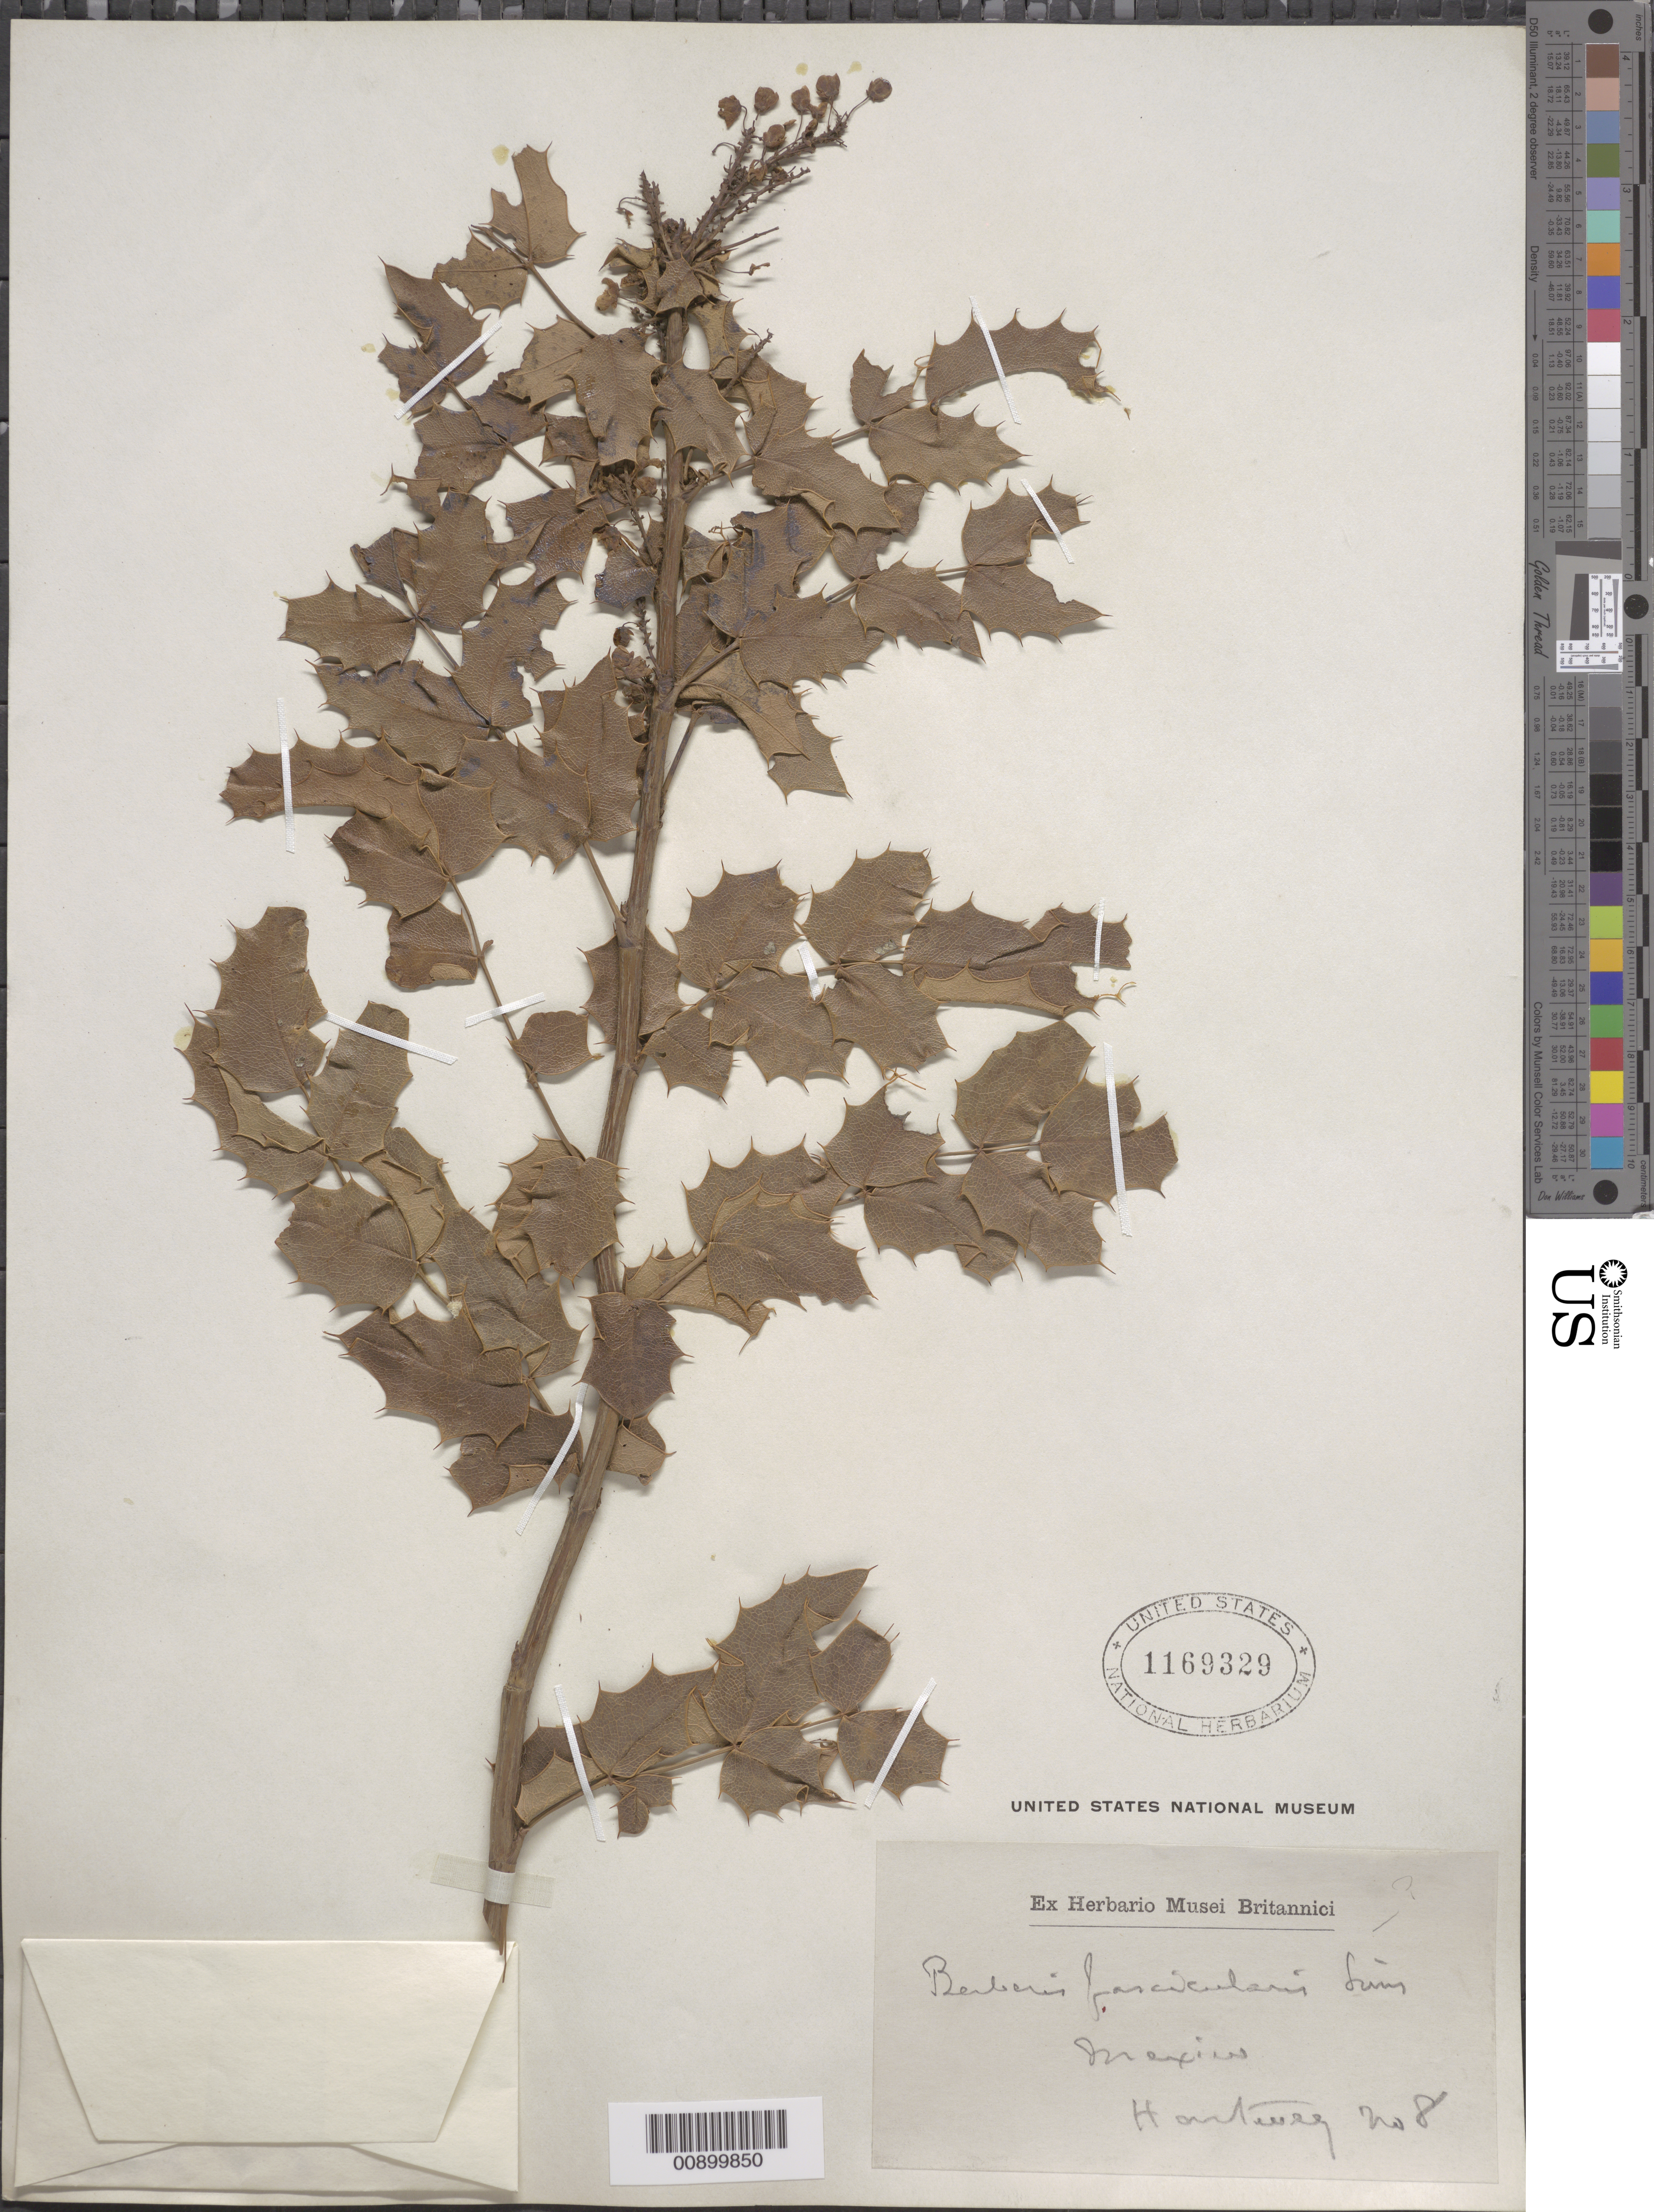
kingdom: Plantae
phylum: Tracheophyta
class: Magnoliopsida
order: Ranunculales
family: Berberidaceae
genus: Mahonia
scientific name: Mahonia fascicularis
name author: DC.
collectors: Hartweg, --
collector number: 8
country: Mexico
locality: Mexico.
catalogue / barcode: US 1169329